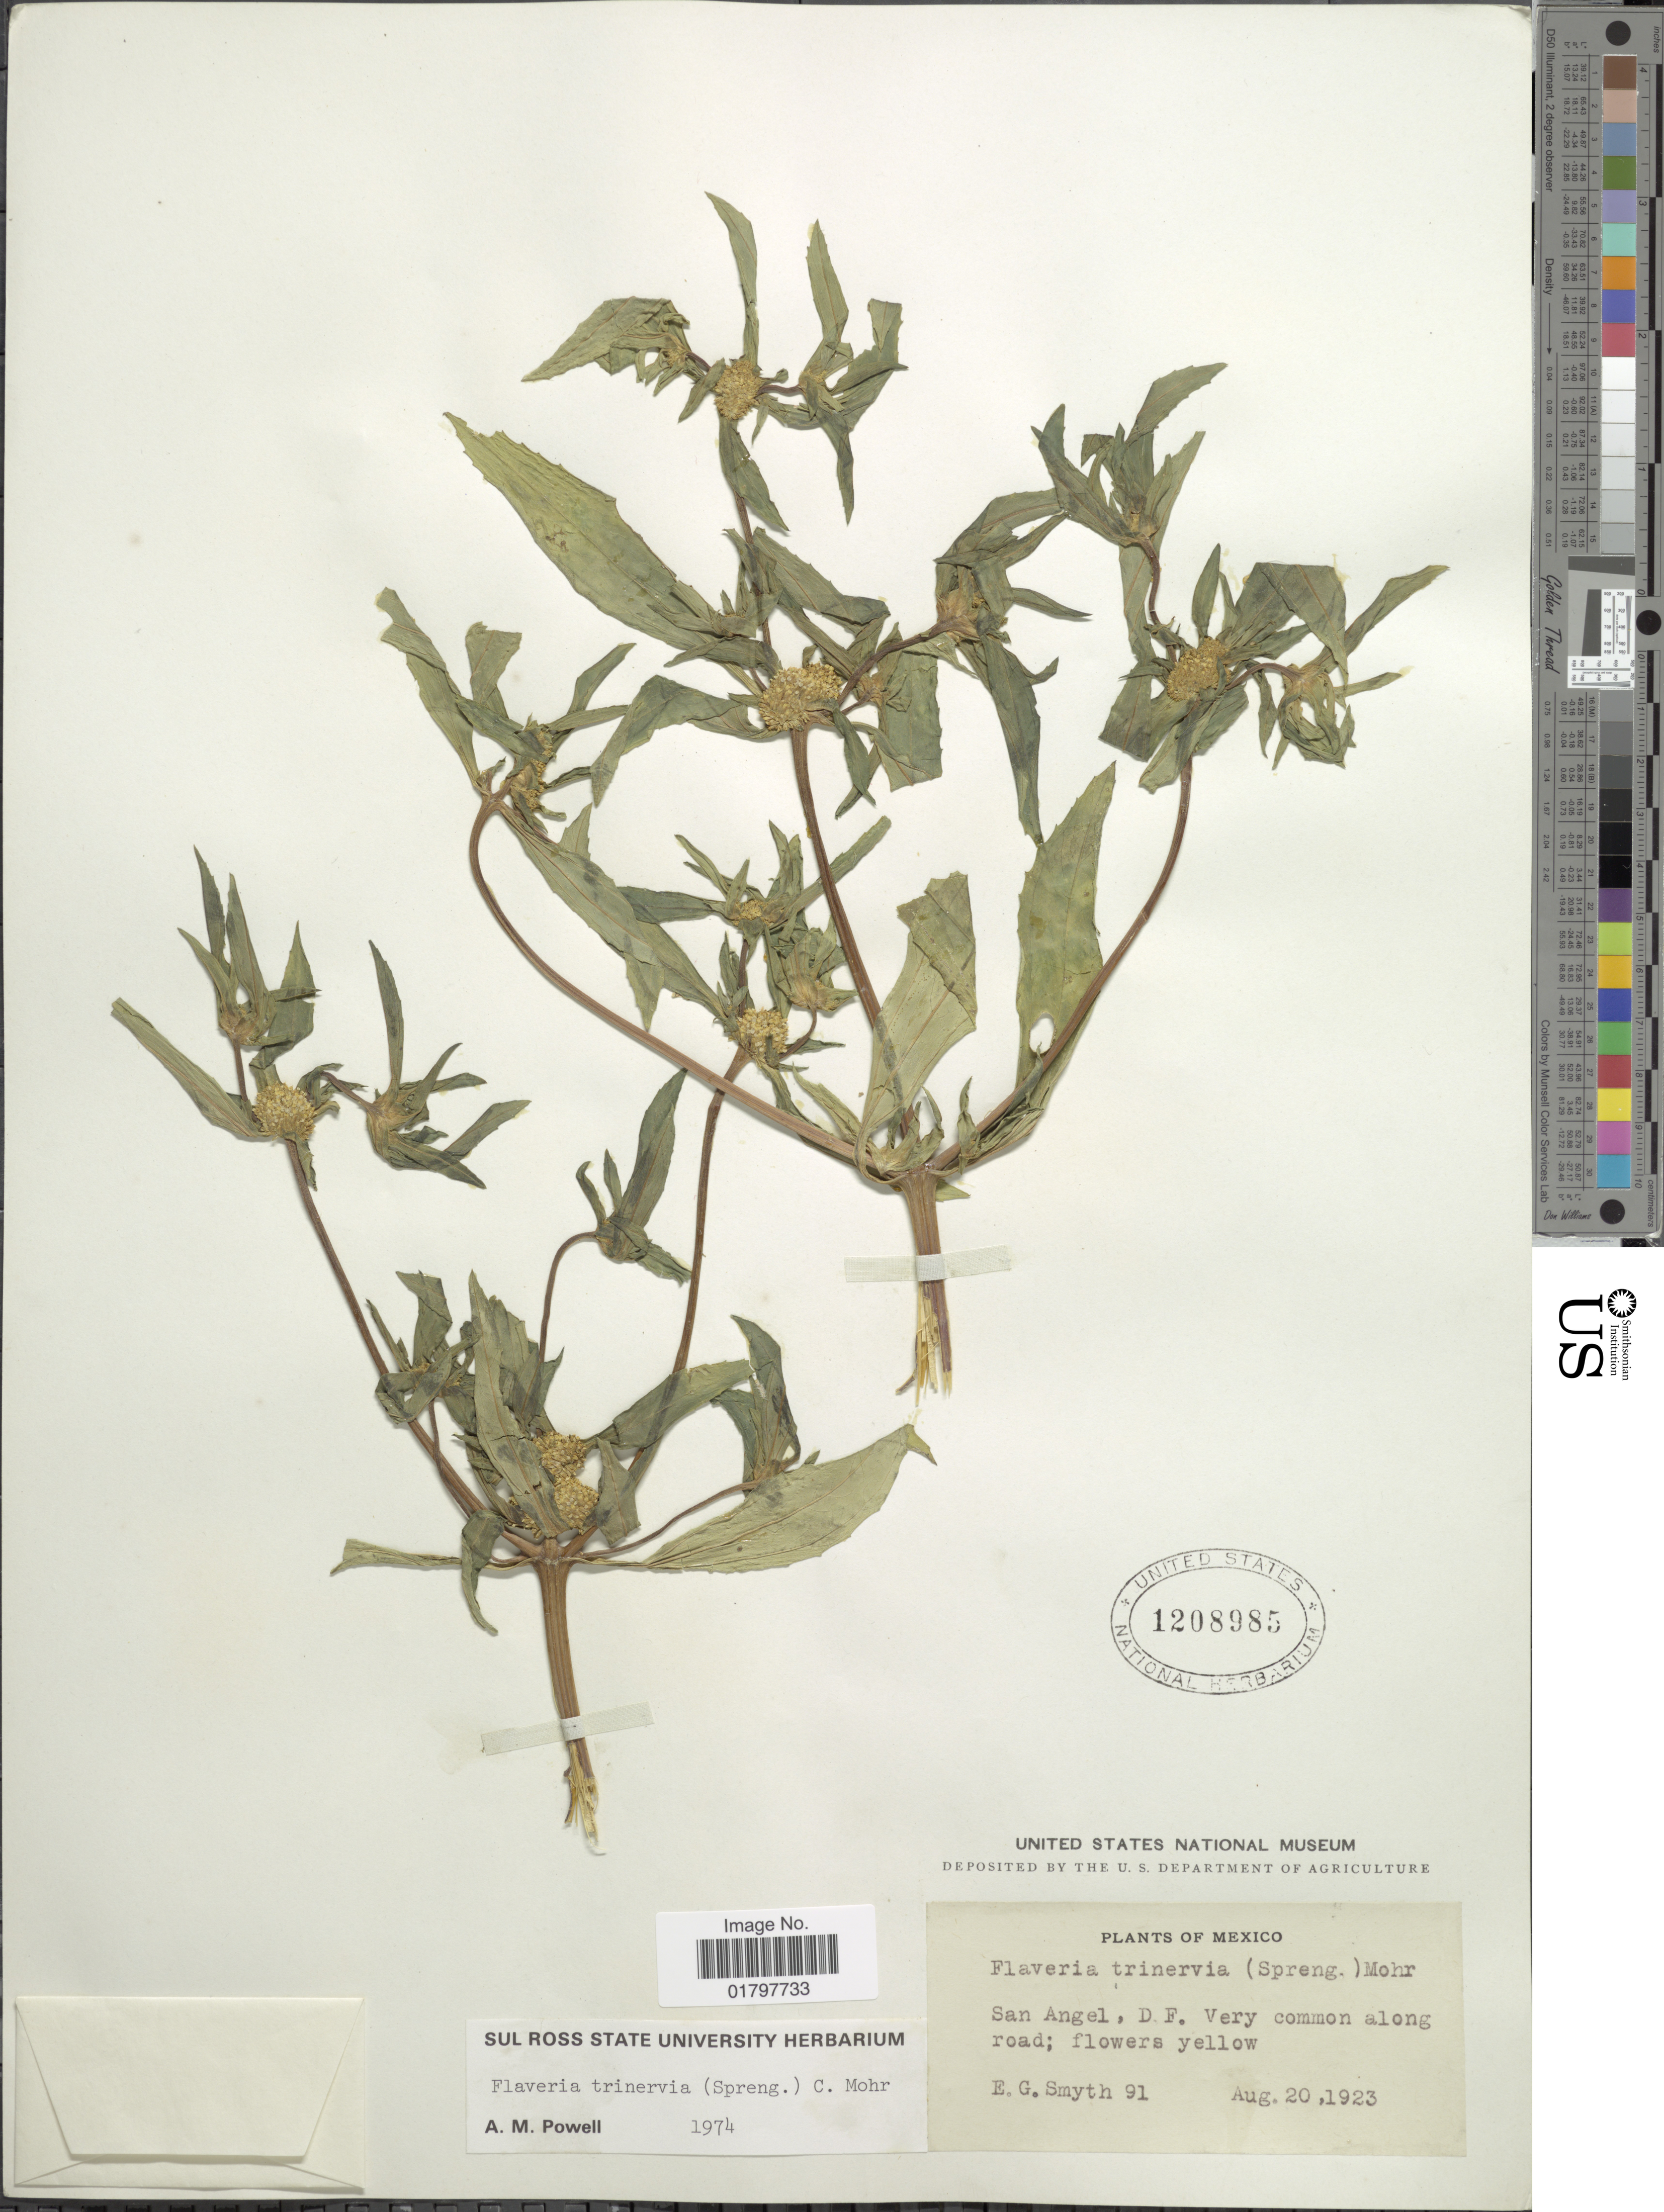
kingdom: Plantae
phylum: Tracheophyta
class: Magnoliopsida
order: Asterales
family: Asteraceae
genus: Flaveria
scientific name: Flaveria trinervia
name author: (Spreng.) C. Mohr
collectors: E. G. Smyth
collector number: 91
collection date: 1923-08-20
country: Mexico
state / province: Distrito Federal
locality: San Angel, D.F. Very common along road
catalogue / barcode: US 1208985